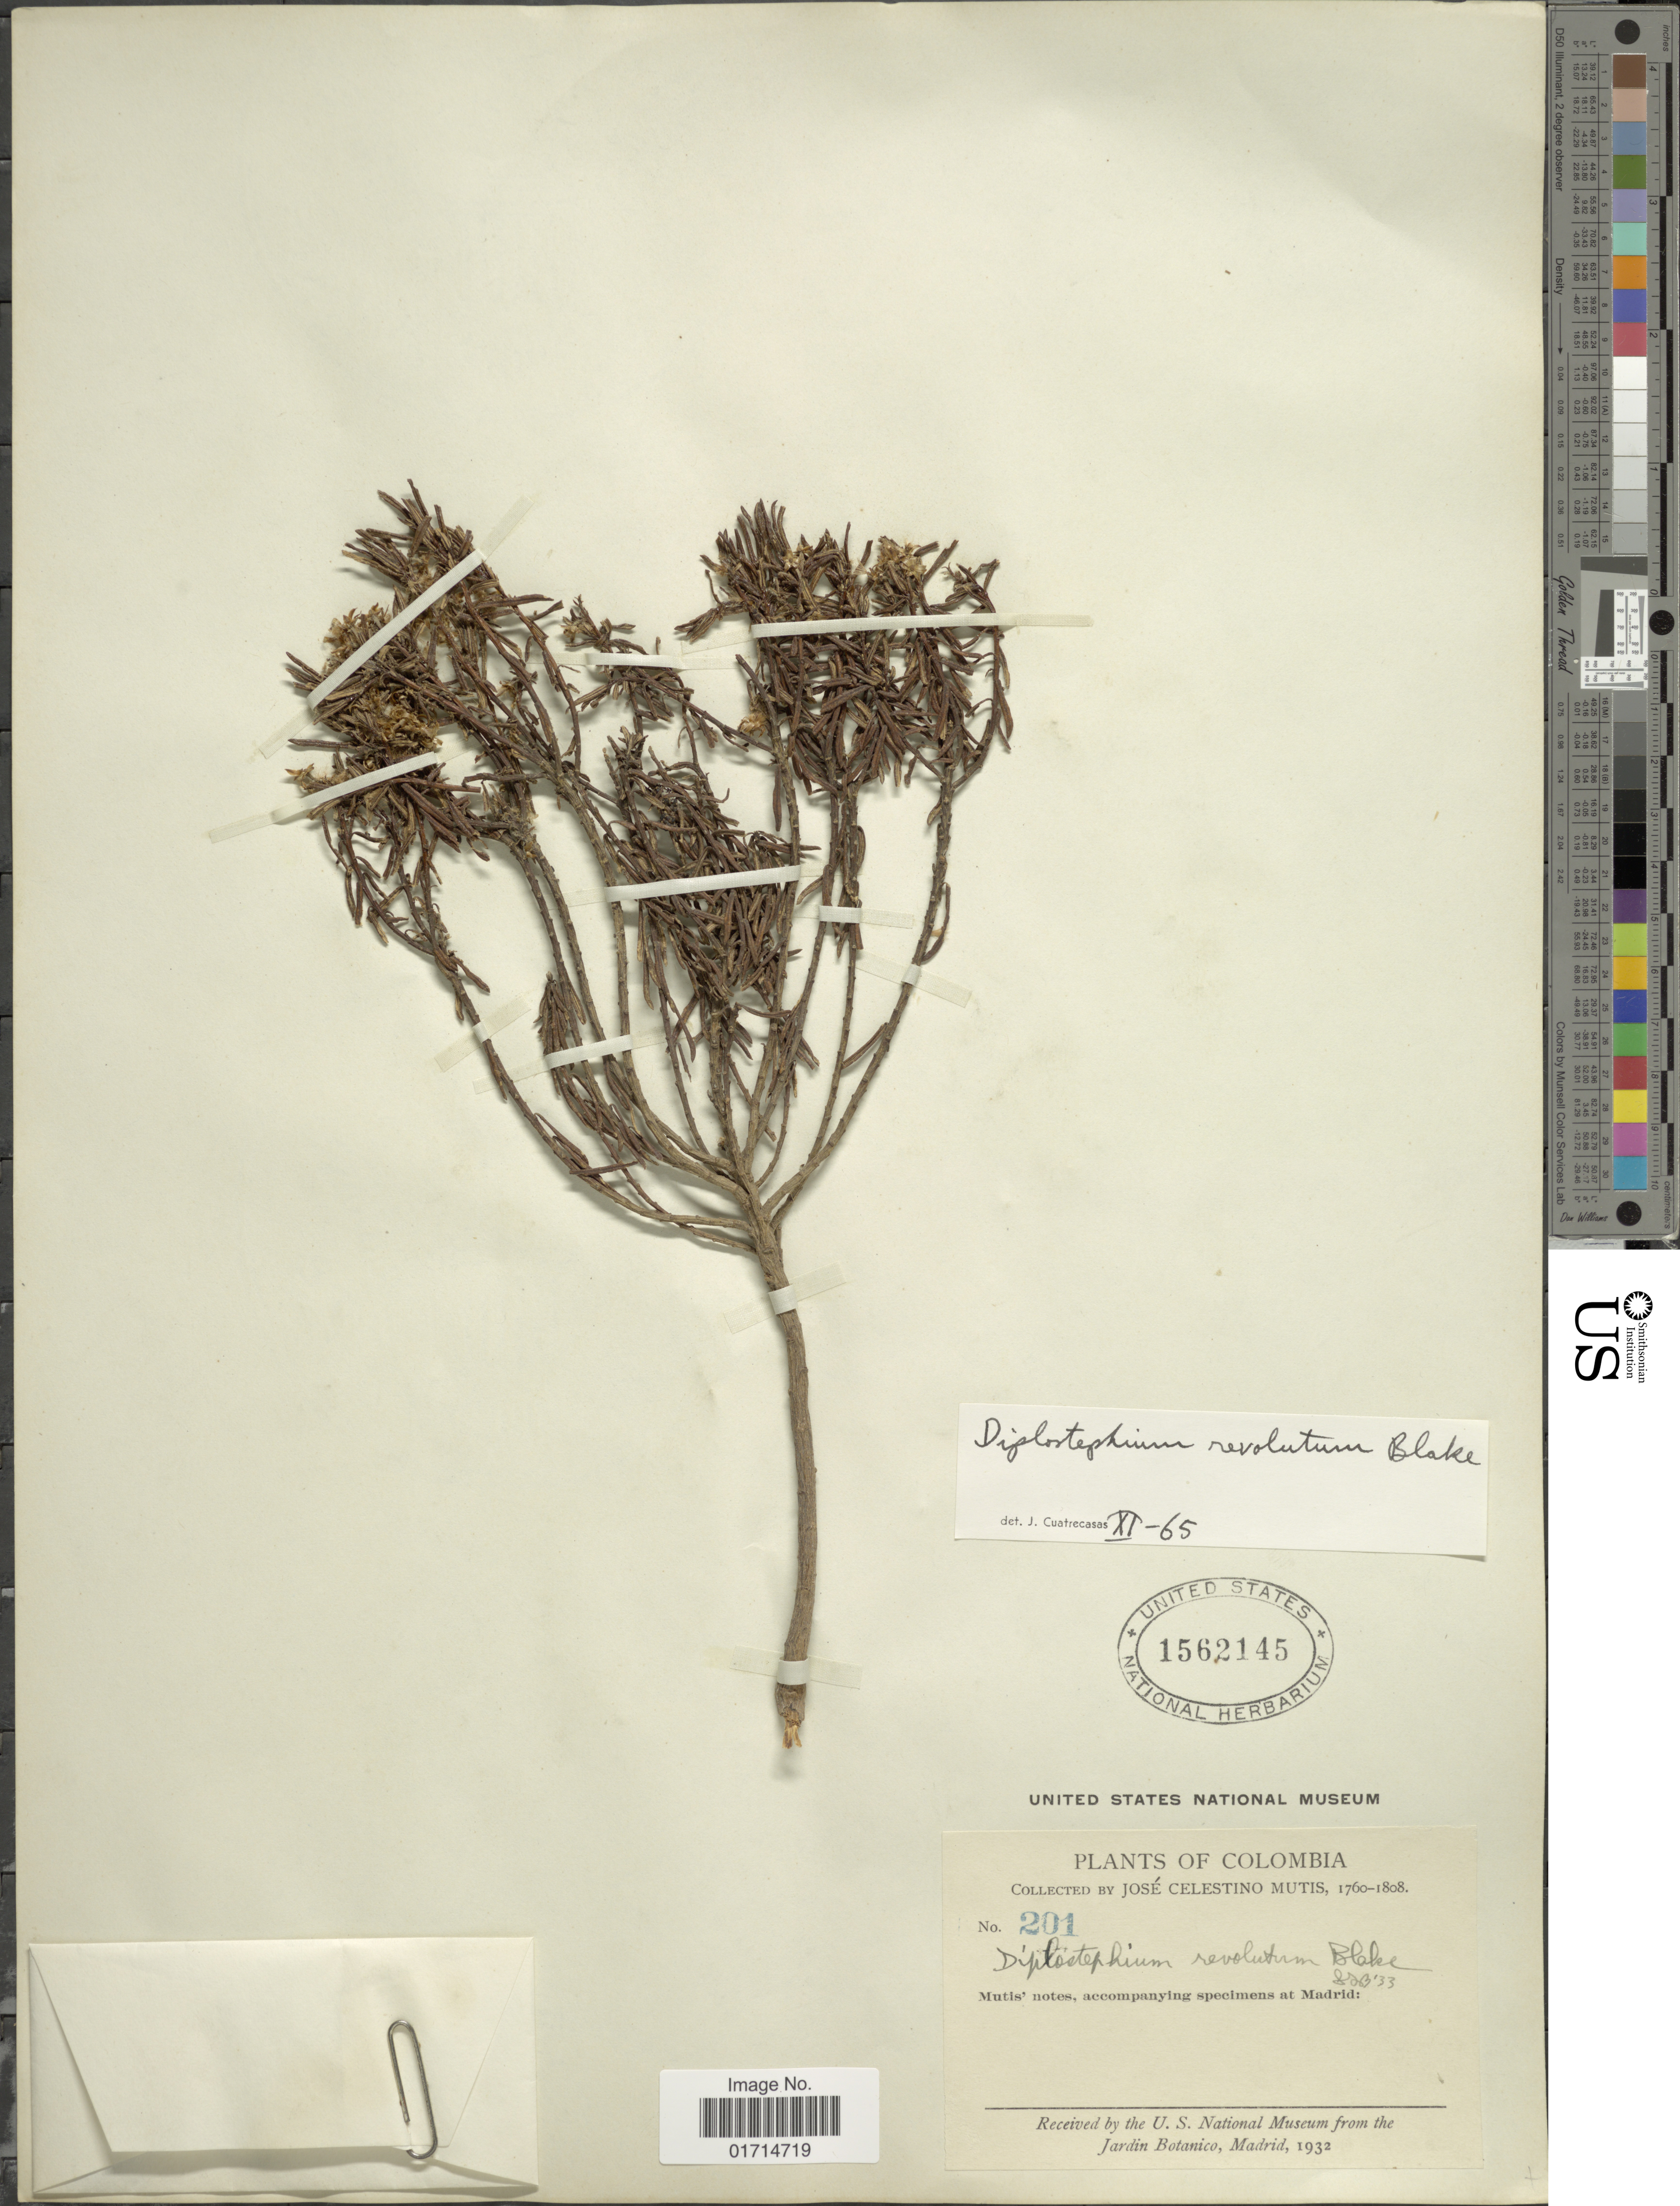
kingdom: Plantae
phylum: Tracheophyta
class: Magnoliopsida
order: Asterales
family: Asteraceae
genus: Diplostephium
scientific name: Diplostephium revolutum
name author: S.F. Blake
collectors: J. C. B. Mutis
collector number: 201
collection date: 1760/1808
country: Colombia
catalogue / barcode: US 1562145